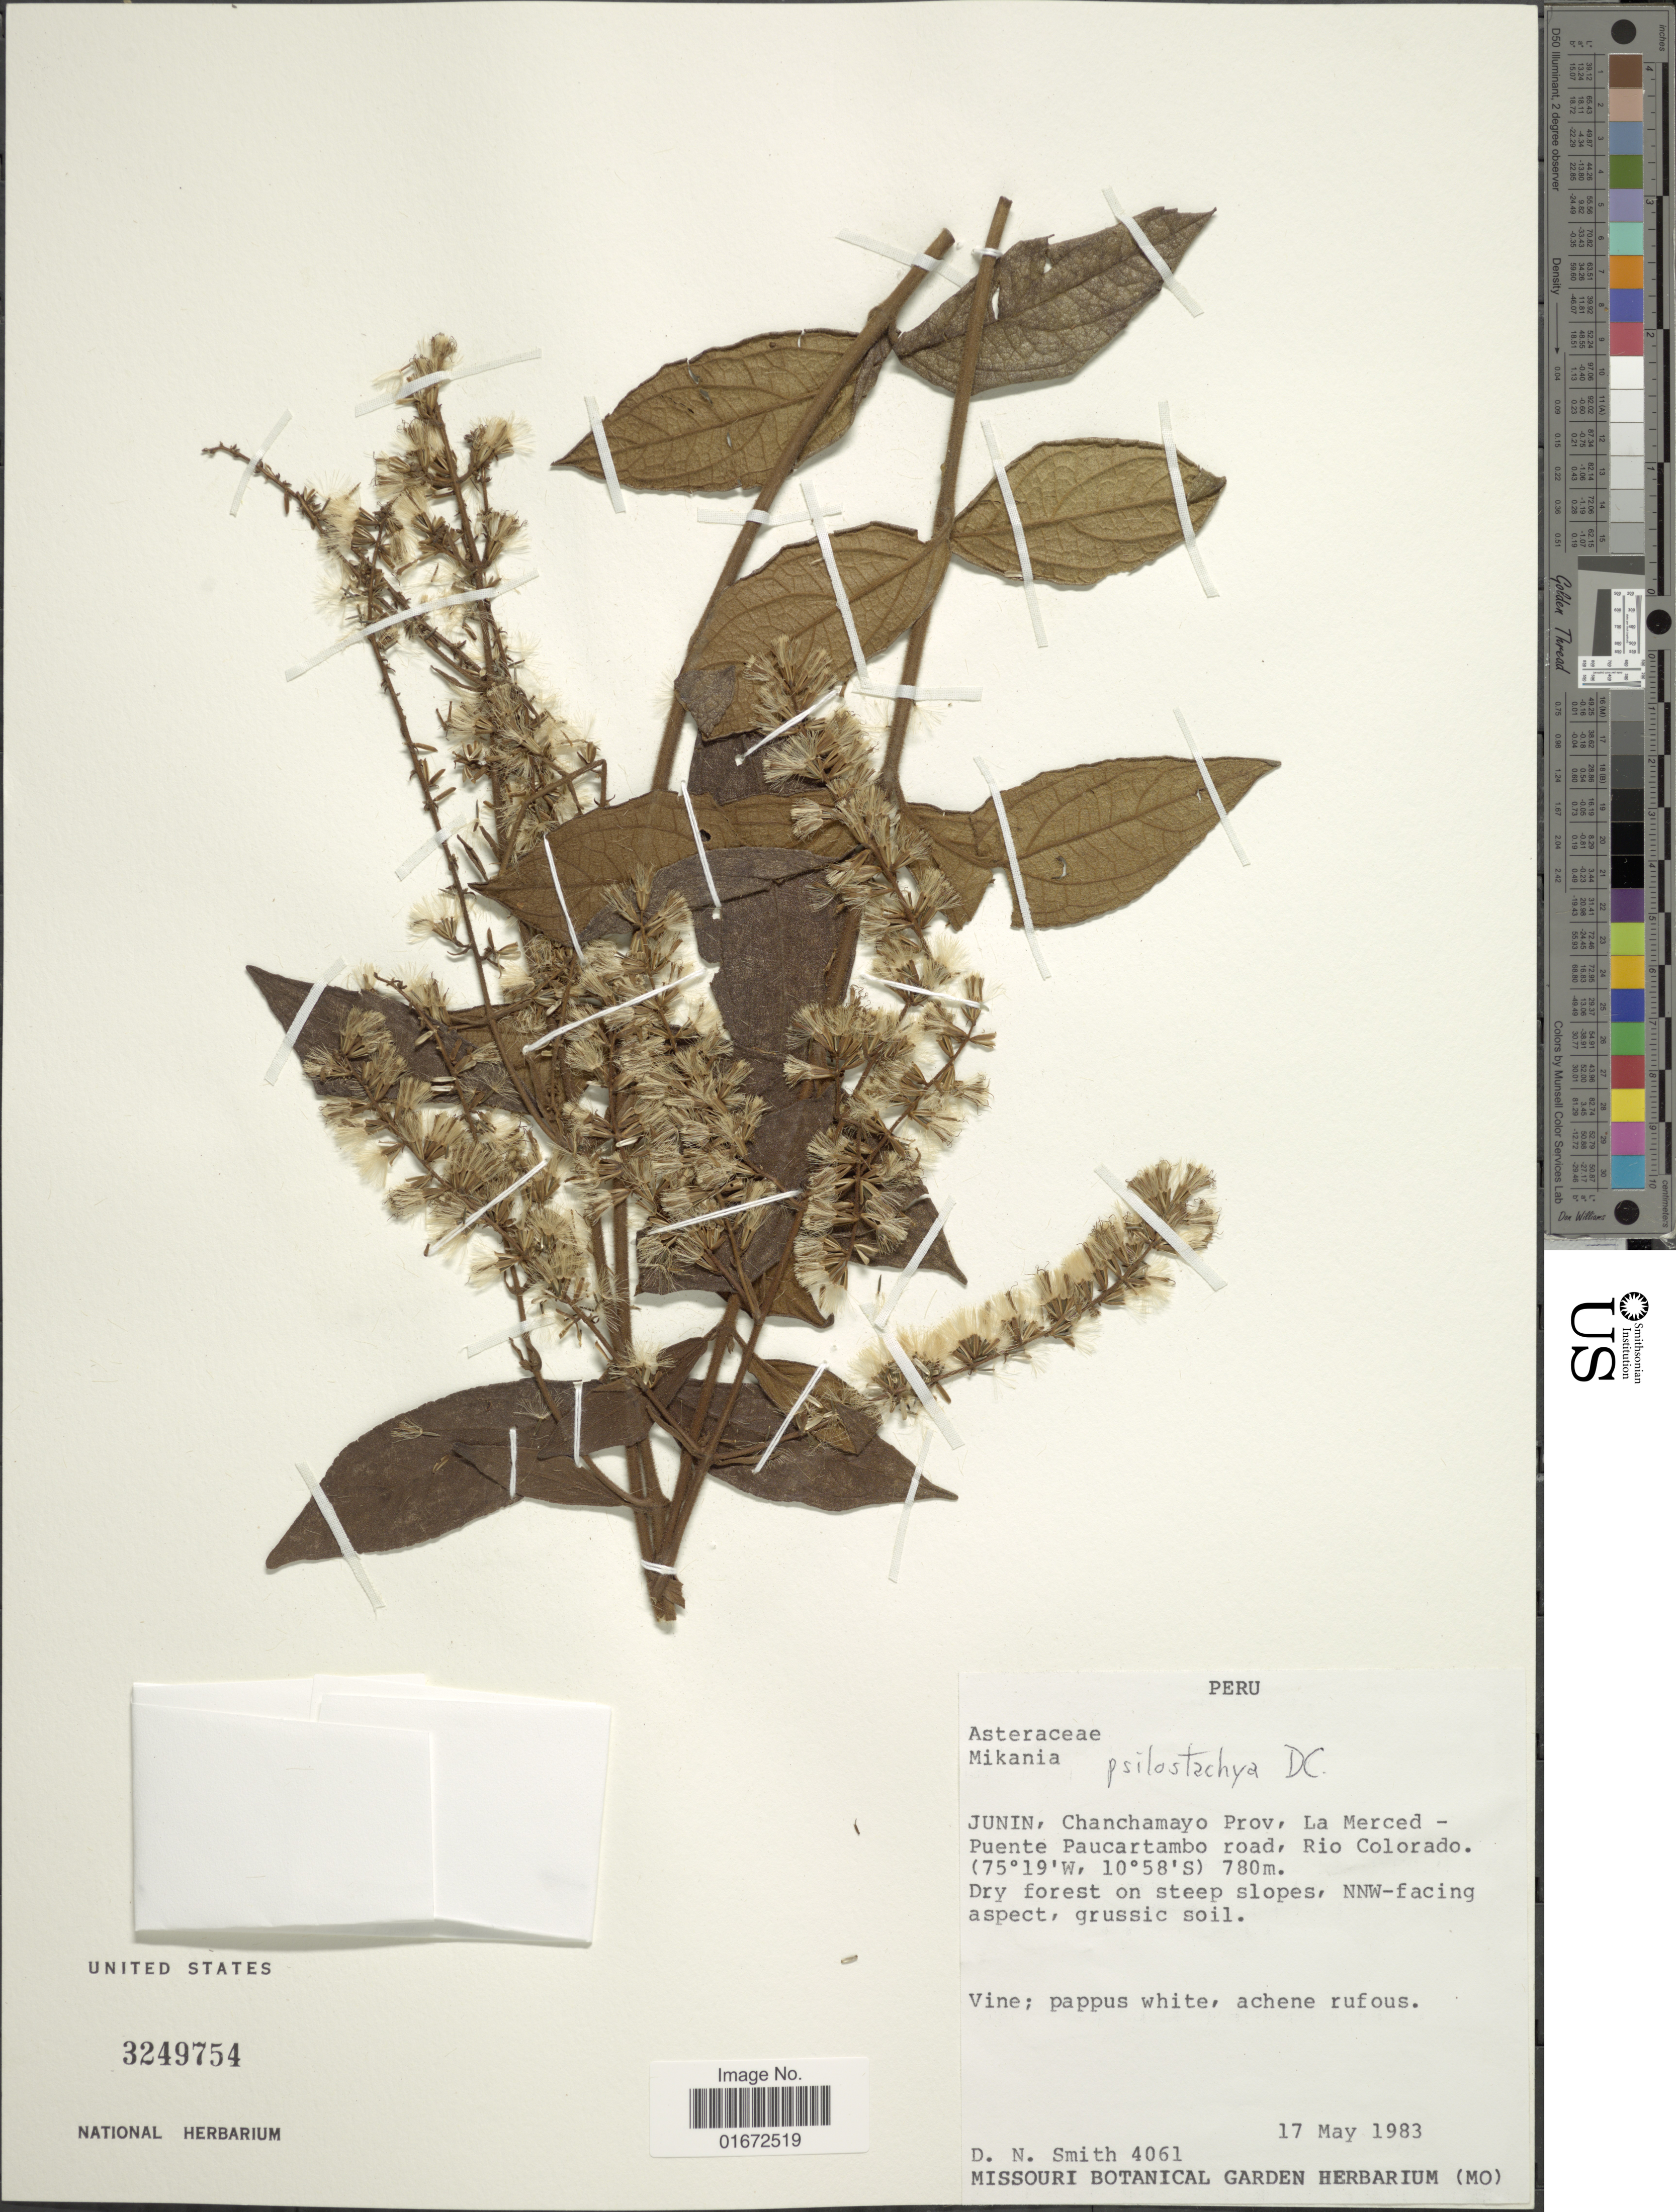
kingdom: Plantae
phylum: Tracheophyta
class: Magnoliopsida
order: Asterales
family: Asteraceae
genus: Mikania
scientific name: Mikania psilostachya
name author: DC.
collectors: D. Smith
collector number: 4061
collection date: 1983-05-17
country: Peru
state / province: Junín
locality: Junin, Chanchamayo Prov, La Merced - Puente Paucartambo road, Rio Colorado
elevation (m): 780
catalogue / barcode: US 3249754